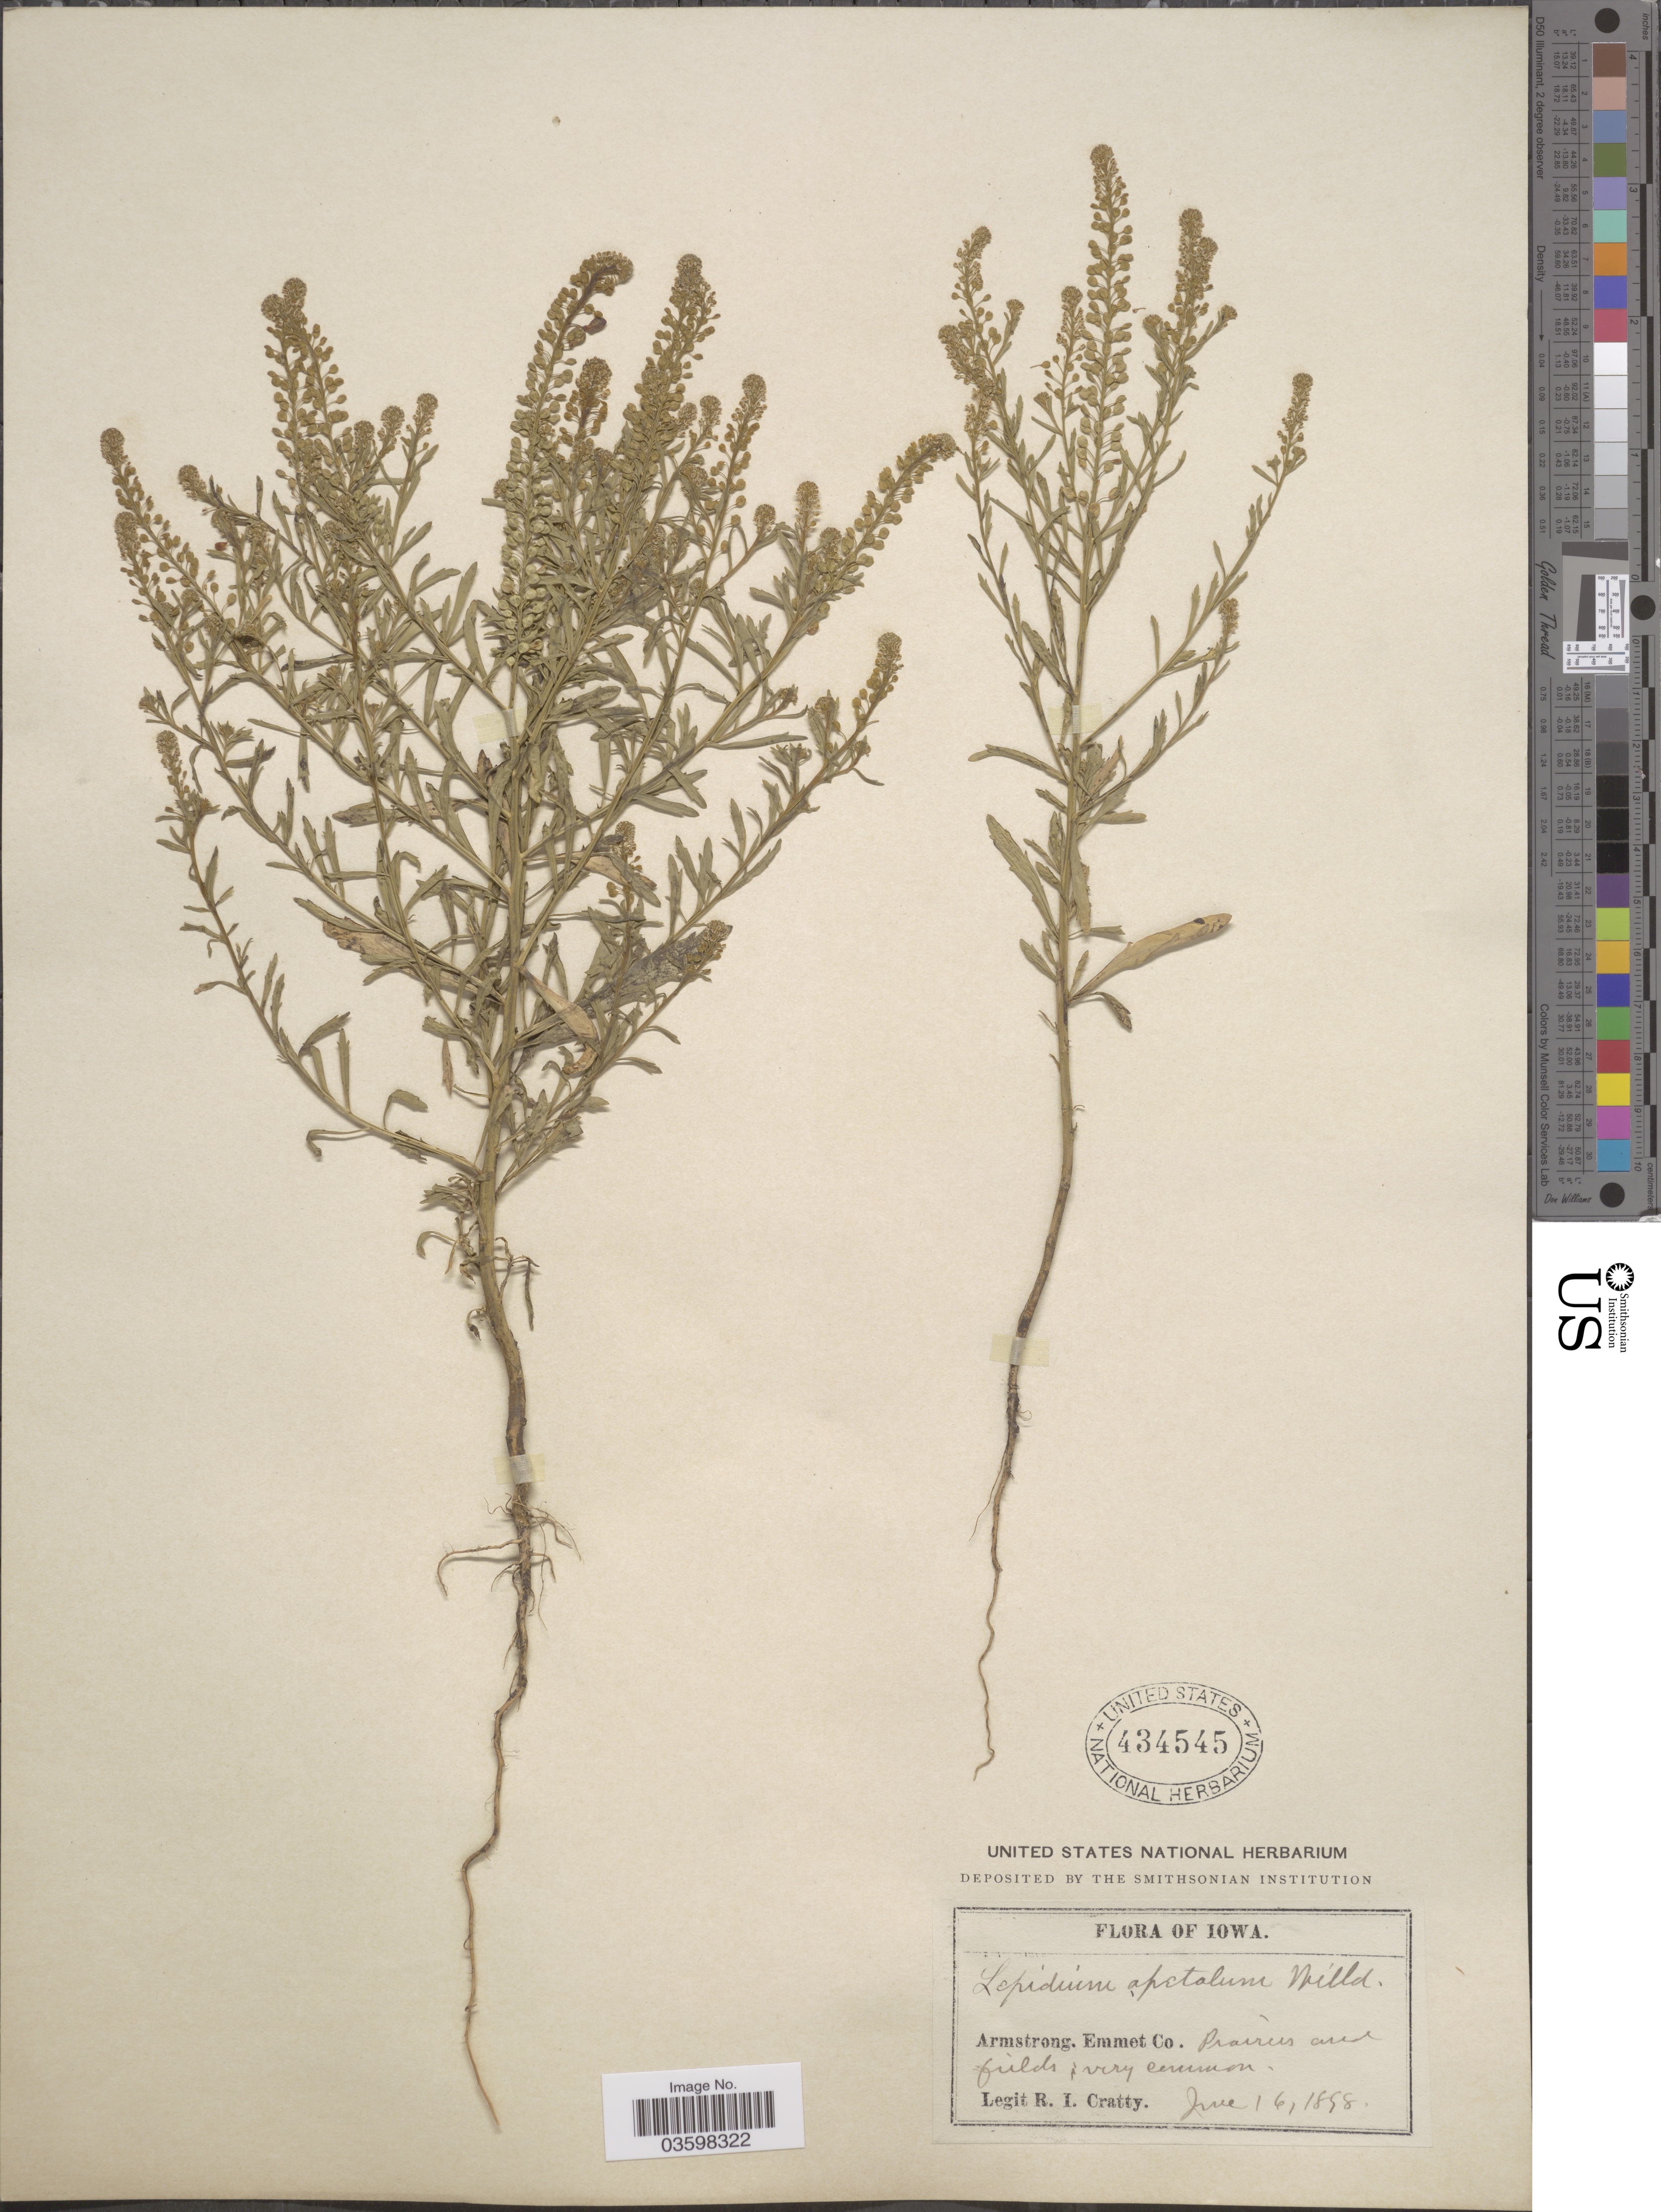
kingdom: Plantae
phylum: Tracheophyta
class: Magnoliopsida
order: Brassicales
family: Brassicaceae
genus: Lepidium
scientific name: Lepidium densiflorum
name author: Schrad.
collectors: R. Cratty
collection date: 1898-06-16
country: United States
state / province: Iowa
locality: Armstrong. Emmet Co.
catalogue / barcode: US 434545